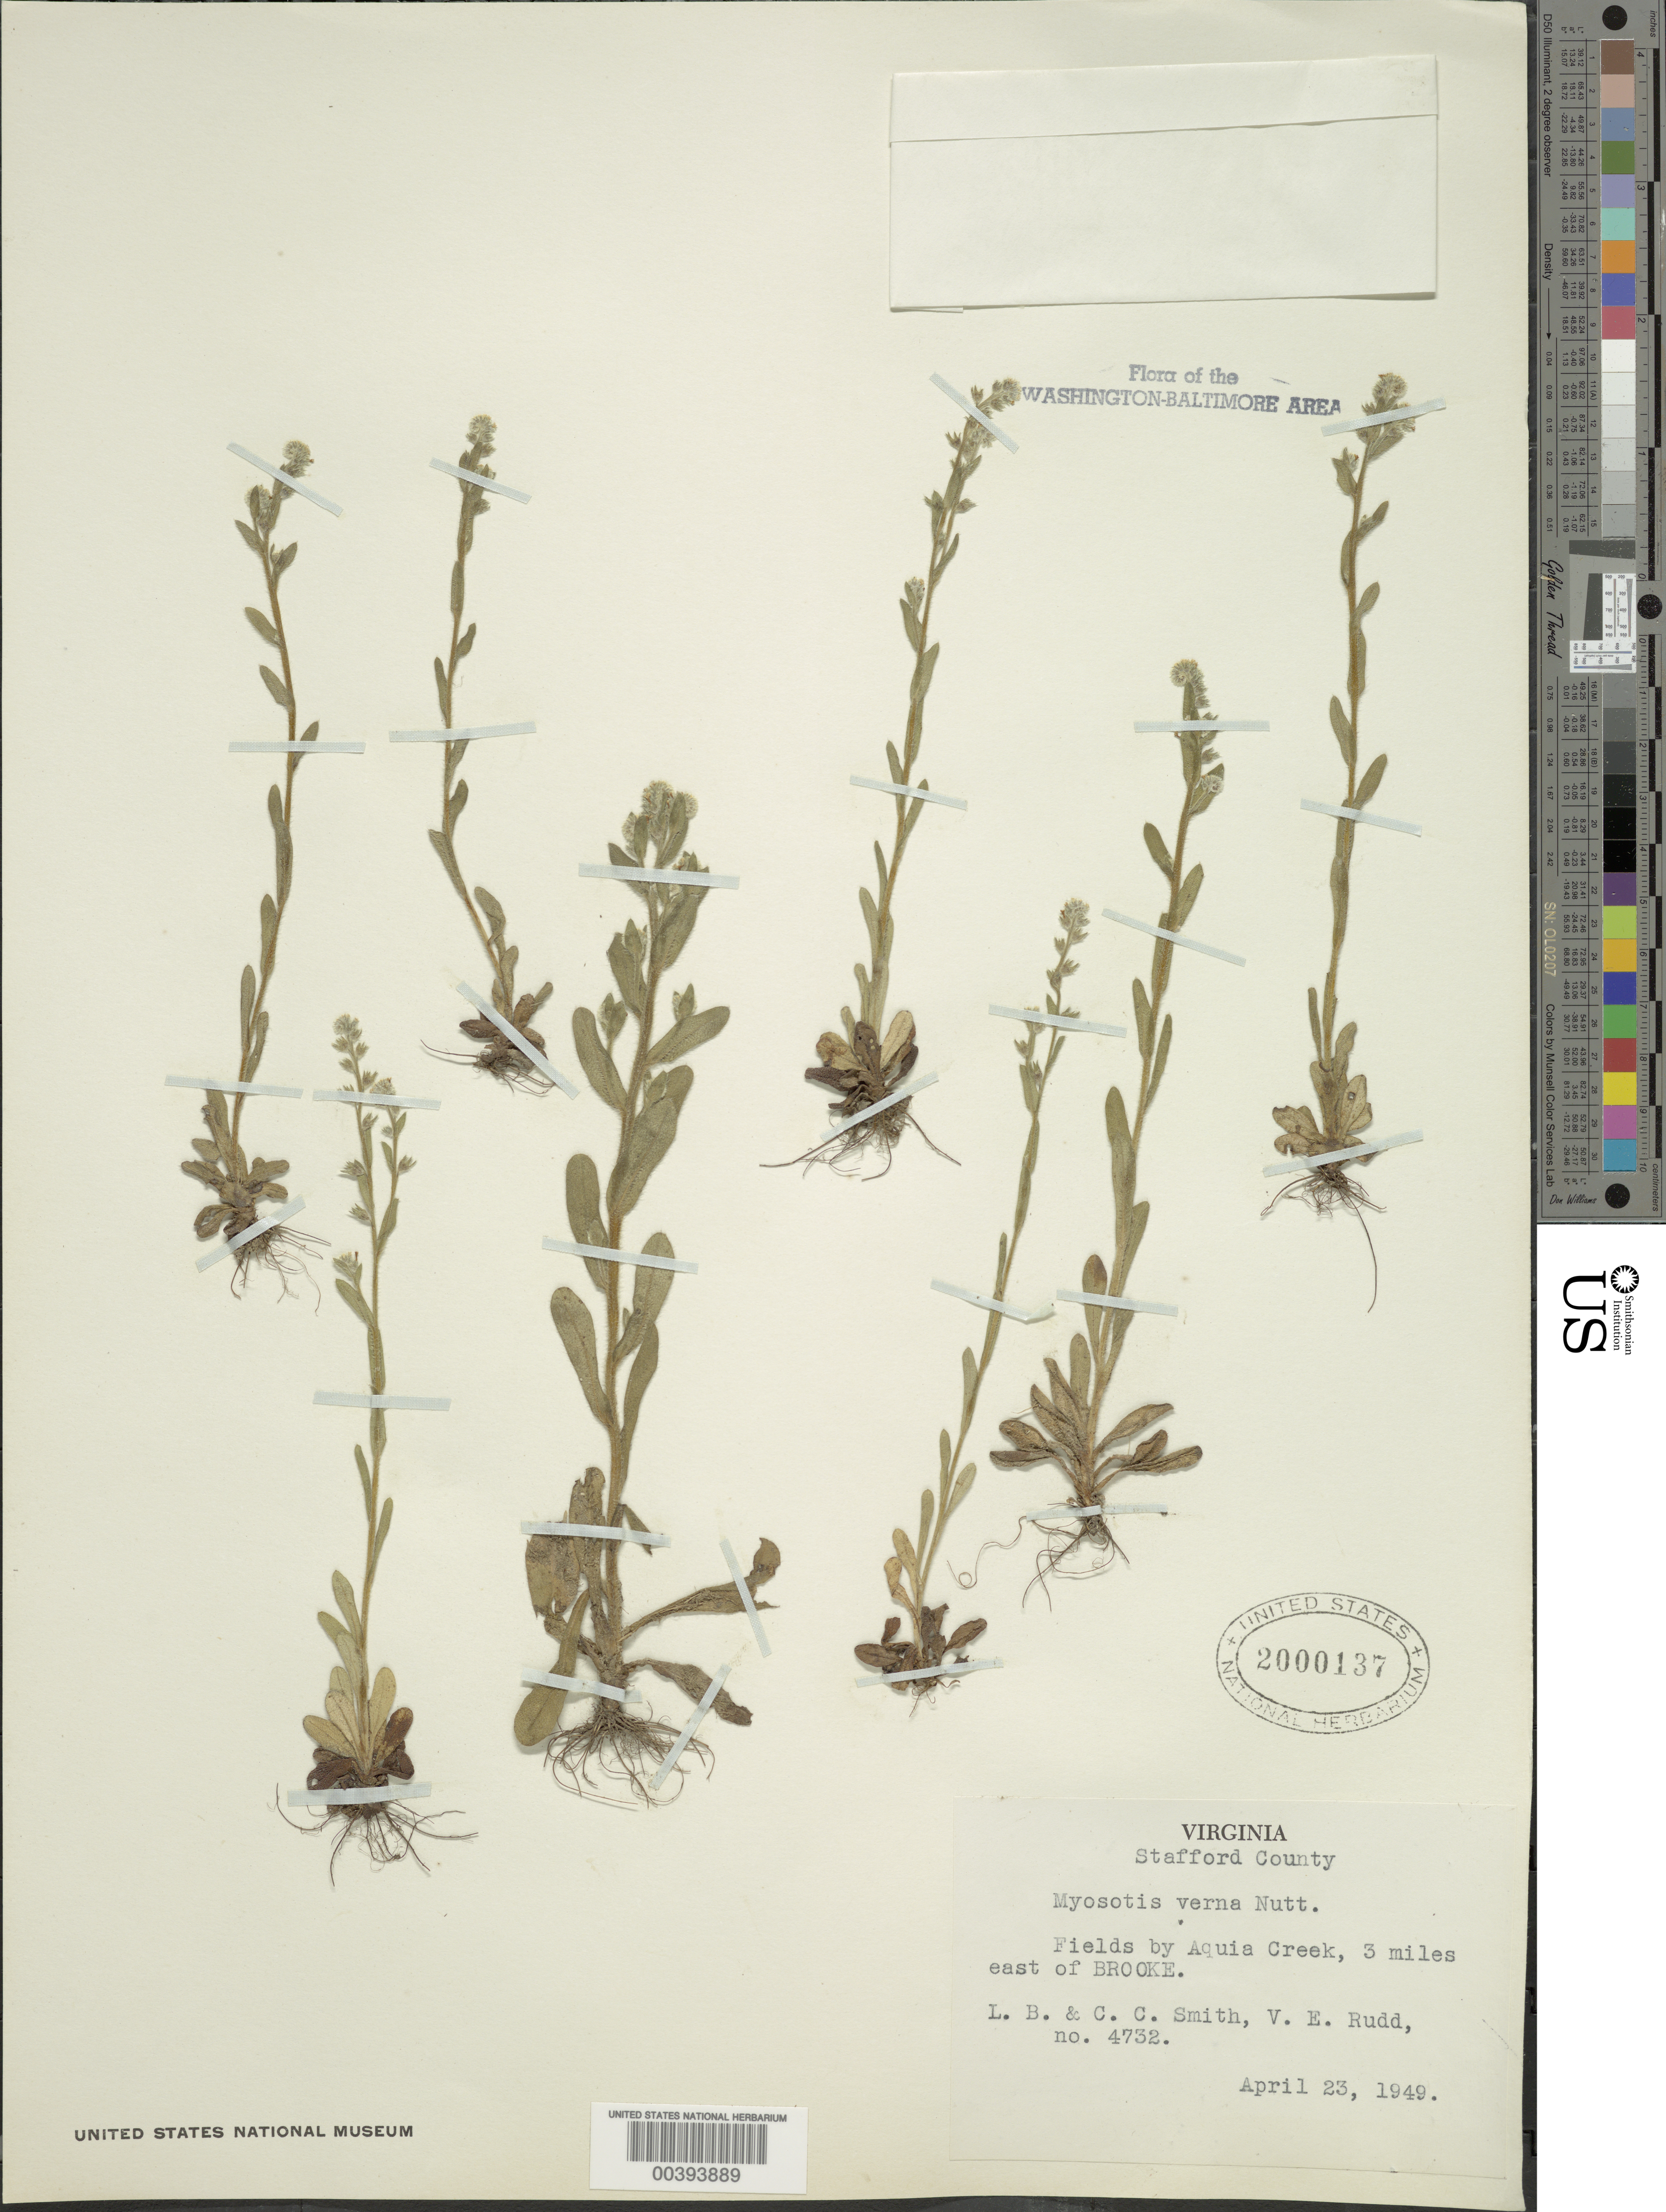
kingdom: Plantae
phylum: Tracheophyta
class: Magnoliopsida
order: Boraginales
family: Boraginaceae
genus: Myosotis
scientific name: Myosotis verna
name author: Nutt.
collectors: L. Smith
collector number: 4732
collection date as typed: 23 Apr 1949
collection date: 1949-04-23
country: United States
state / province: Virginia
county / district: Stafford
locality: Aquia Creek, east of Brooke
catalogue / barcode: US 2000137